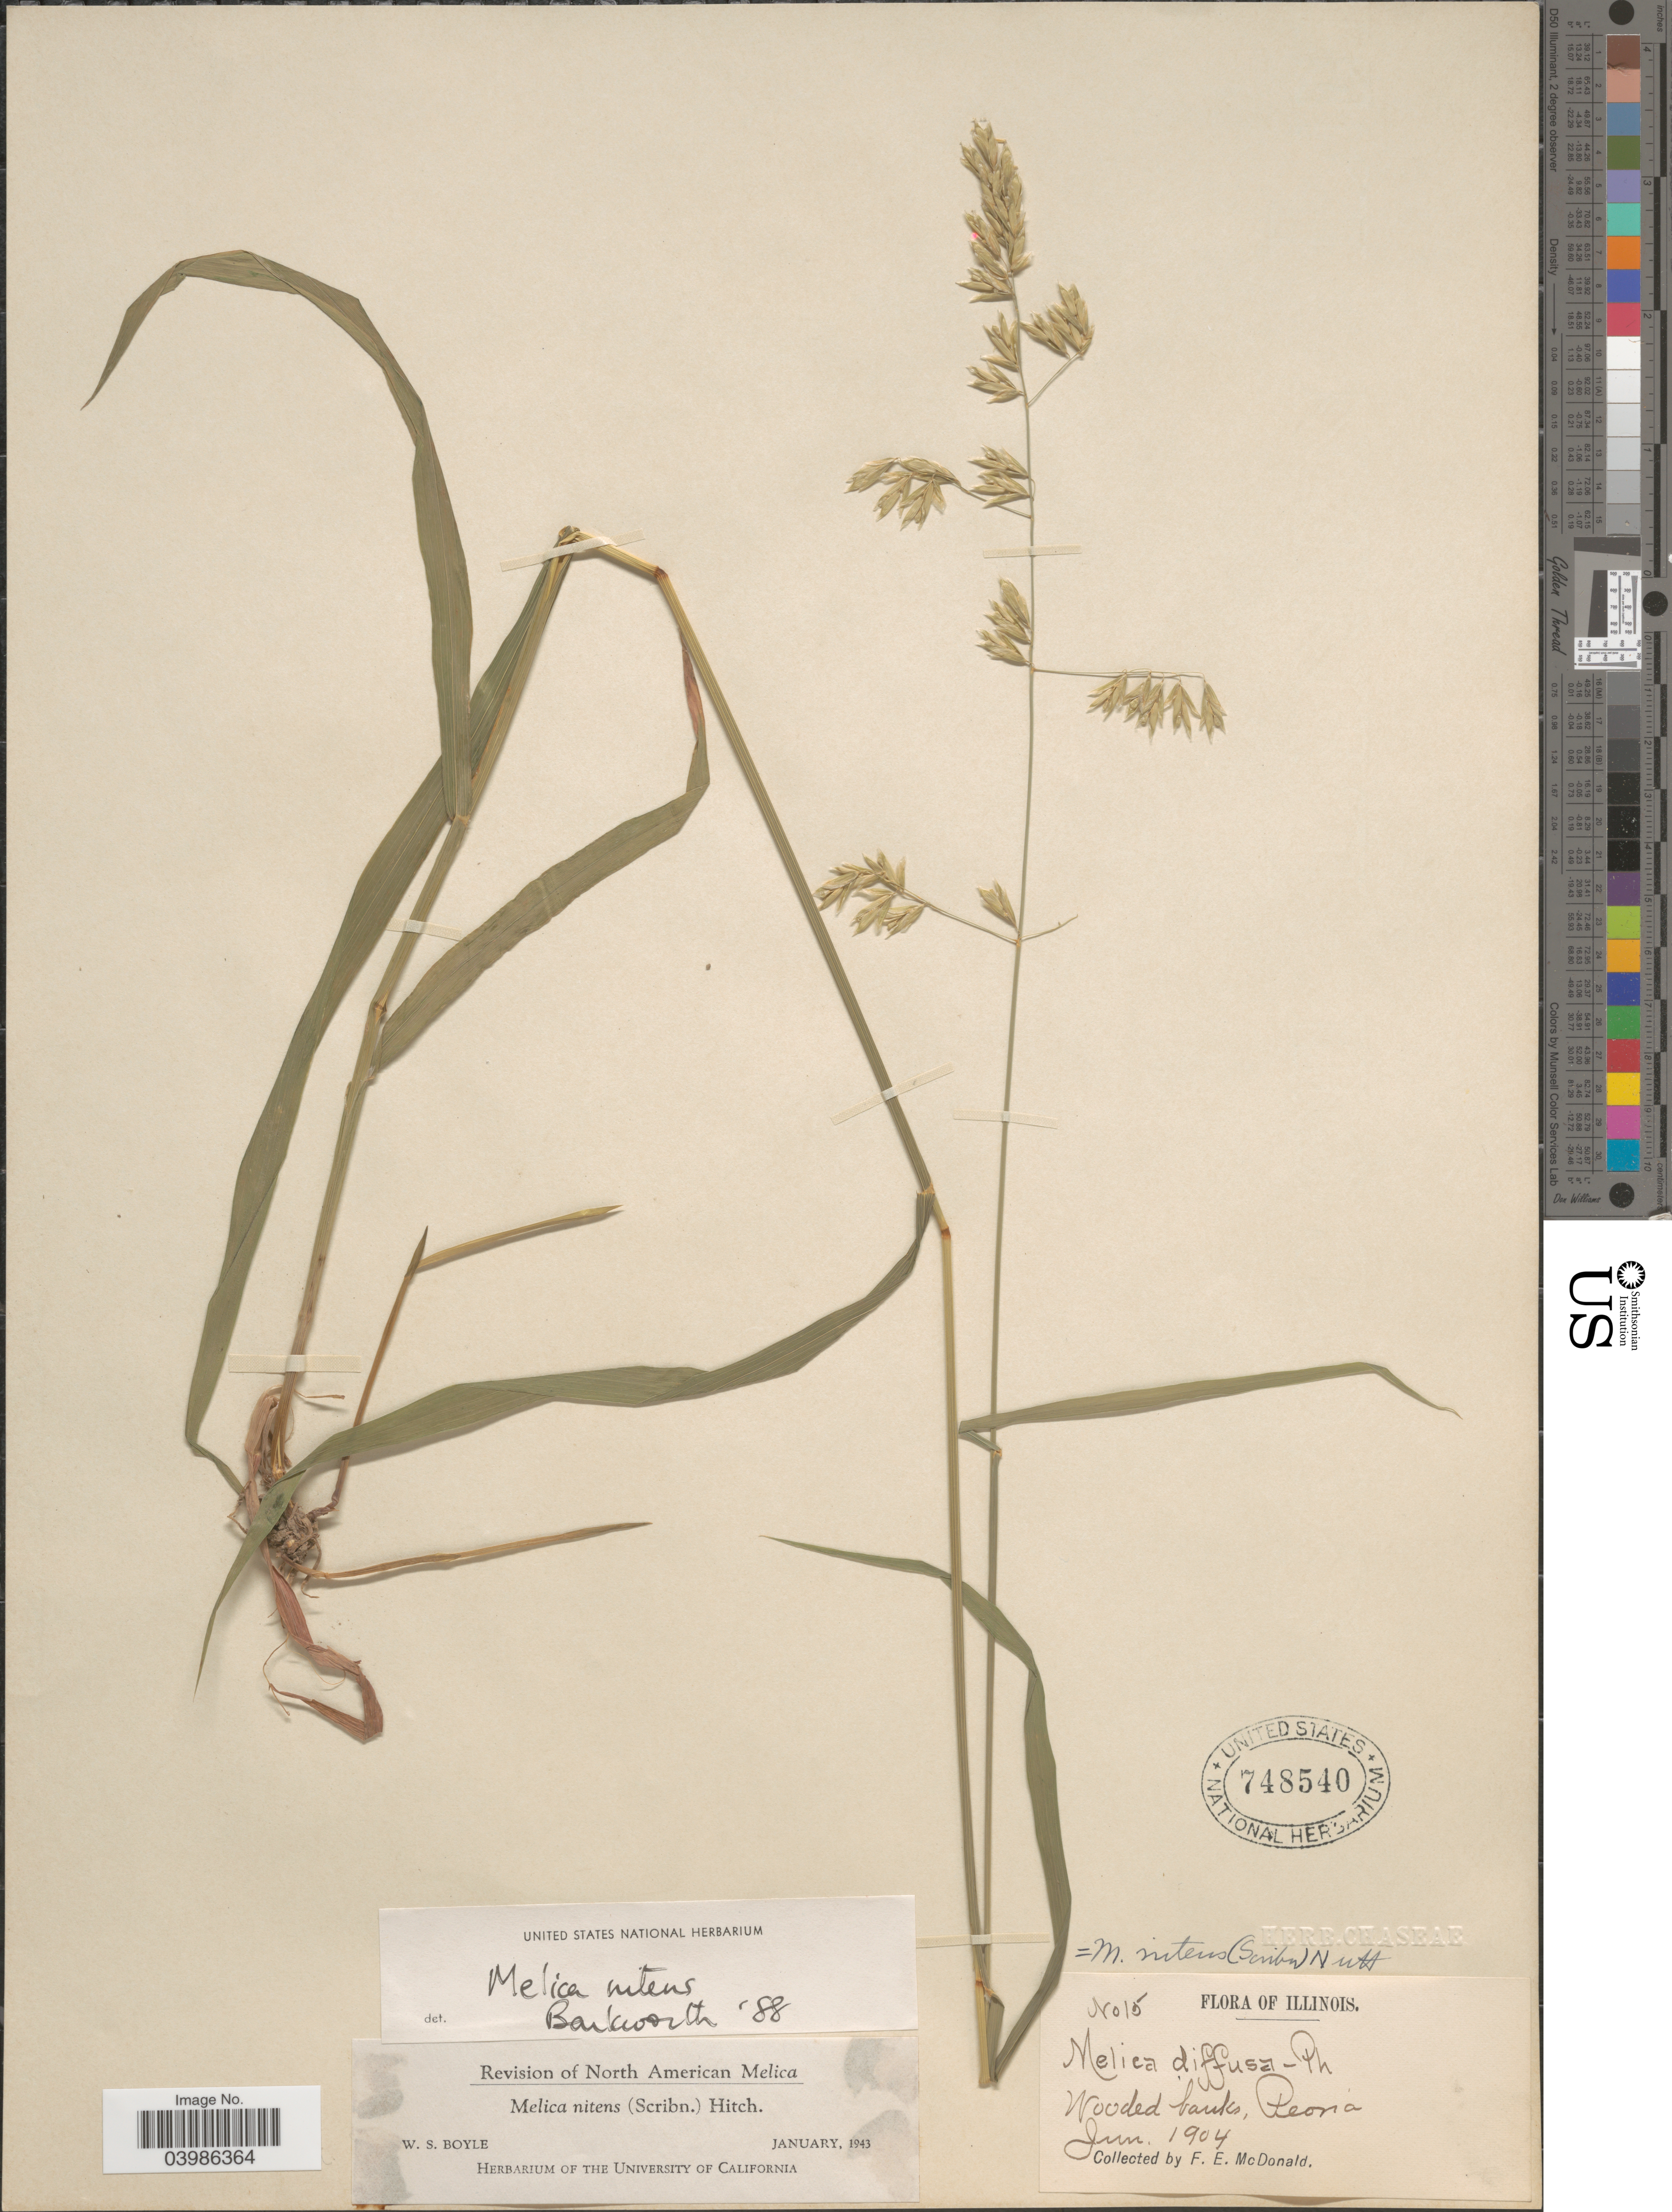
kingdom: Plantae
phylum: Tracheophyta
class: Liliopsida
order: Poales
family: Poaceae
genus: Melica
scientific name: Melica nitens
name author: (Scribn.) Nutt. ex Piper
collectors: F. E. McDonald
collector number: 15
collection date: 1904-06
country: United States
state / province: Illinois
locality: Wooded banks, Peoria.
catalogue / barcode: US 748540